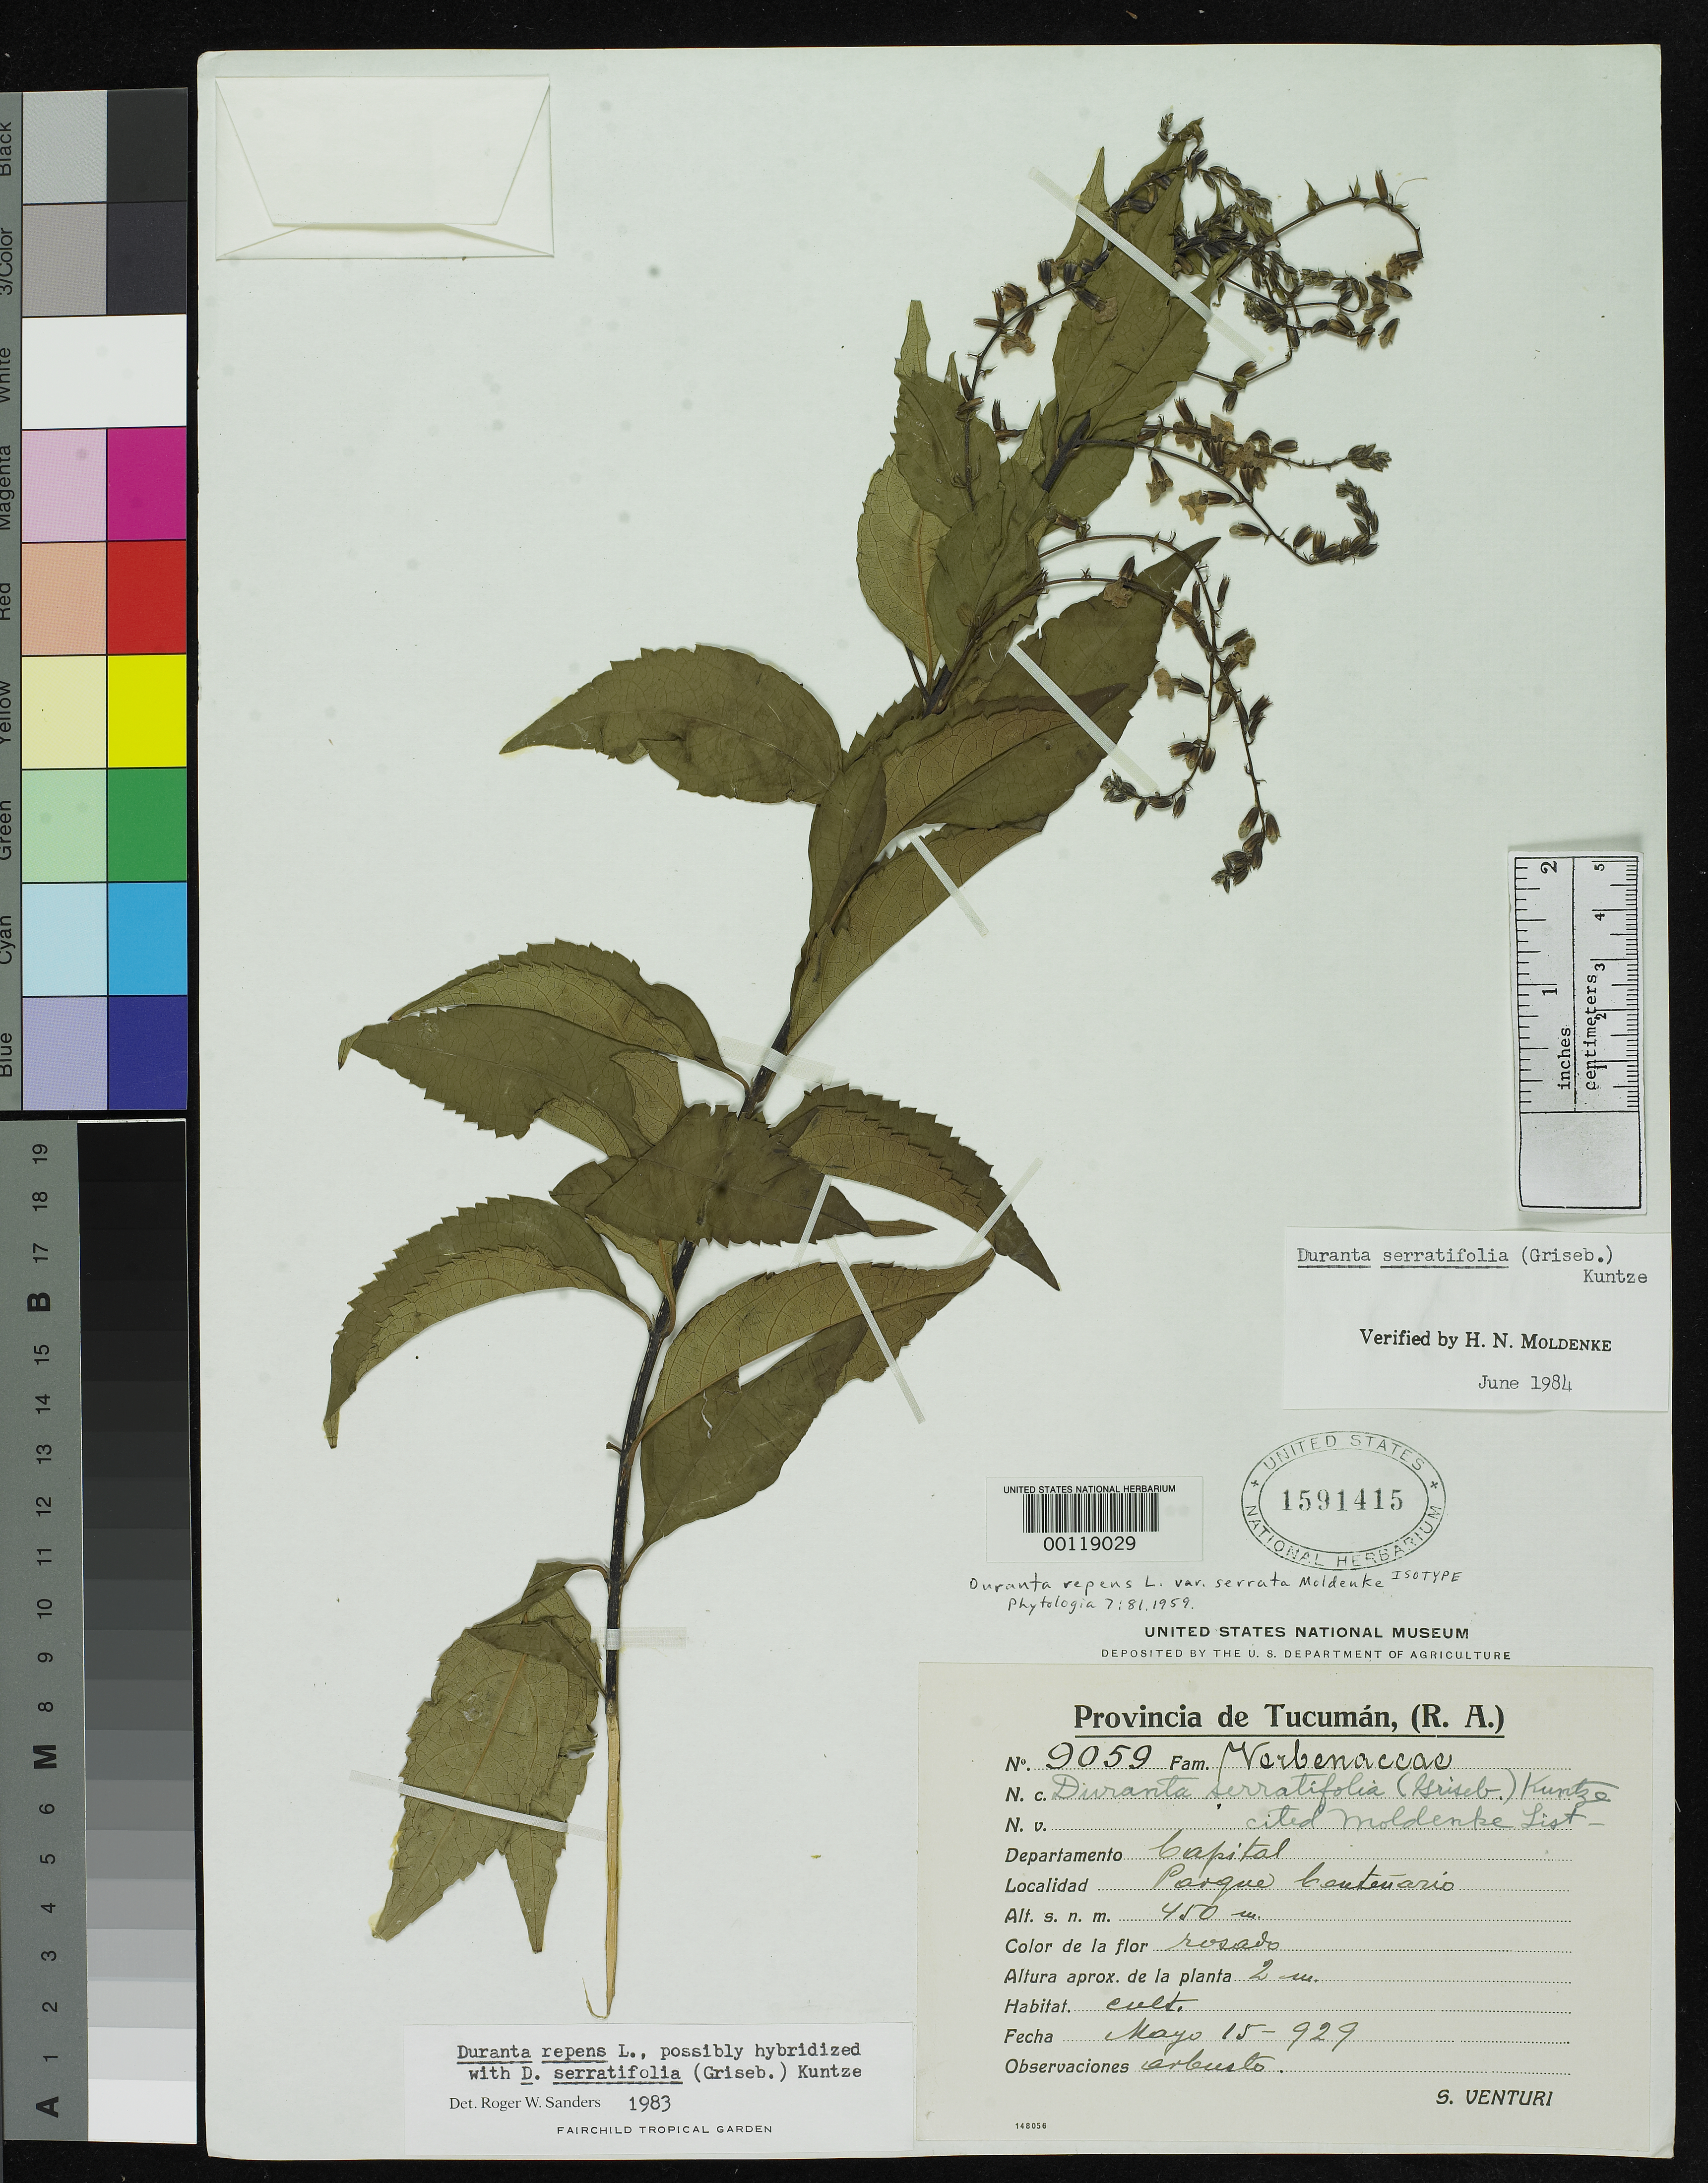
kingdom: Plantae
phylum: Tracheophyta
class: Magnoliopsida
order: Lamiales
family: Verbenaceae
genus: Duranta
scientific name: Duranta repens var. serrata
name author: Moldenke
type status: Isotype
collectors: S. Venturi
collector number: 9059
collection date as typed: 15 May 1929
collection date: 1929-05-15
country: Argentina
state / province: Tucumán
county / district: Capital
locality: Parque Centenario.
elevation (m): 450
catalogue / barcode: US 1591415